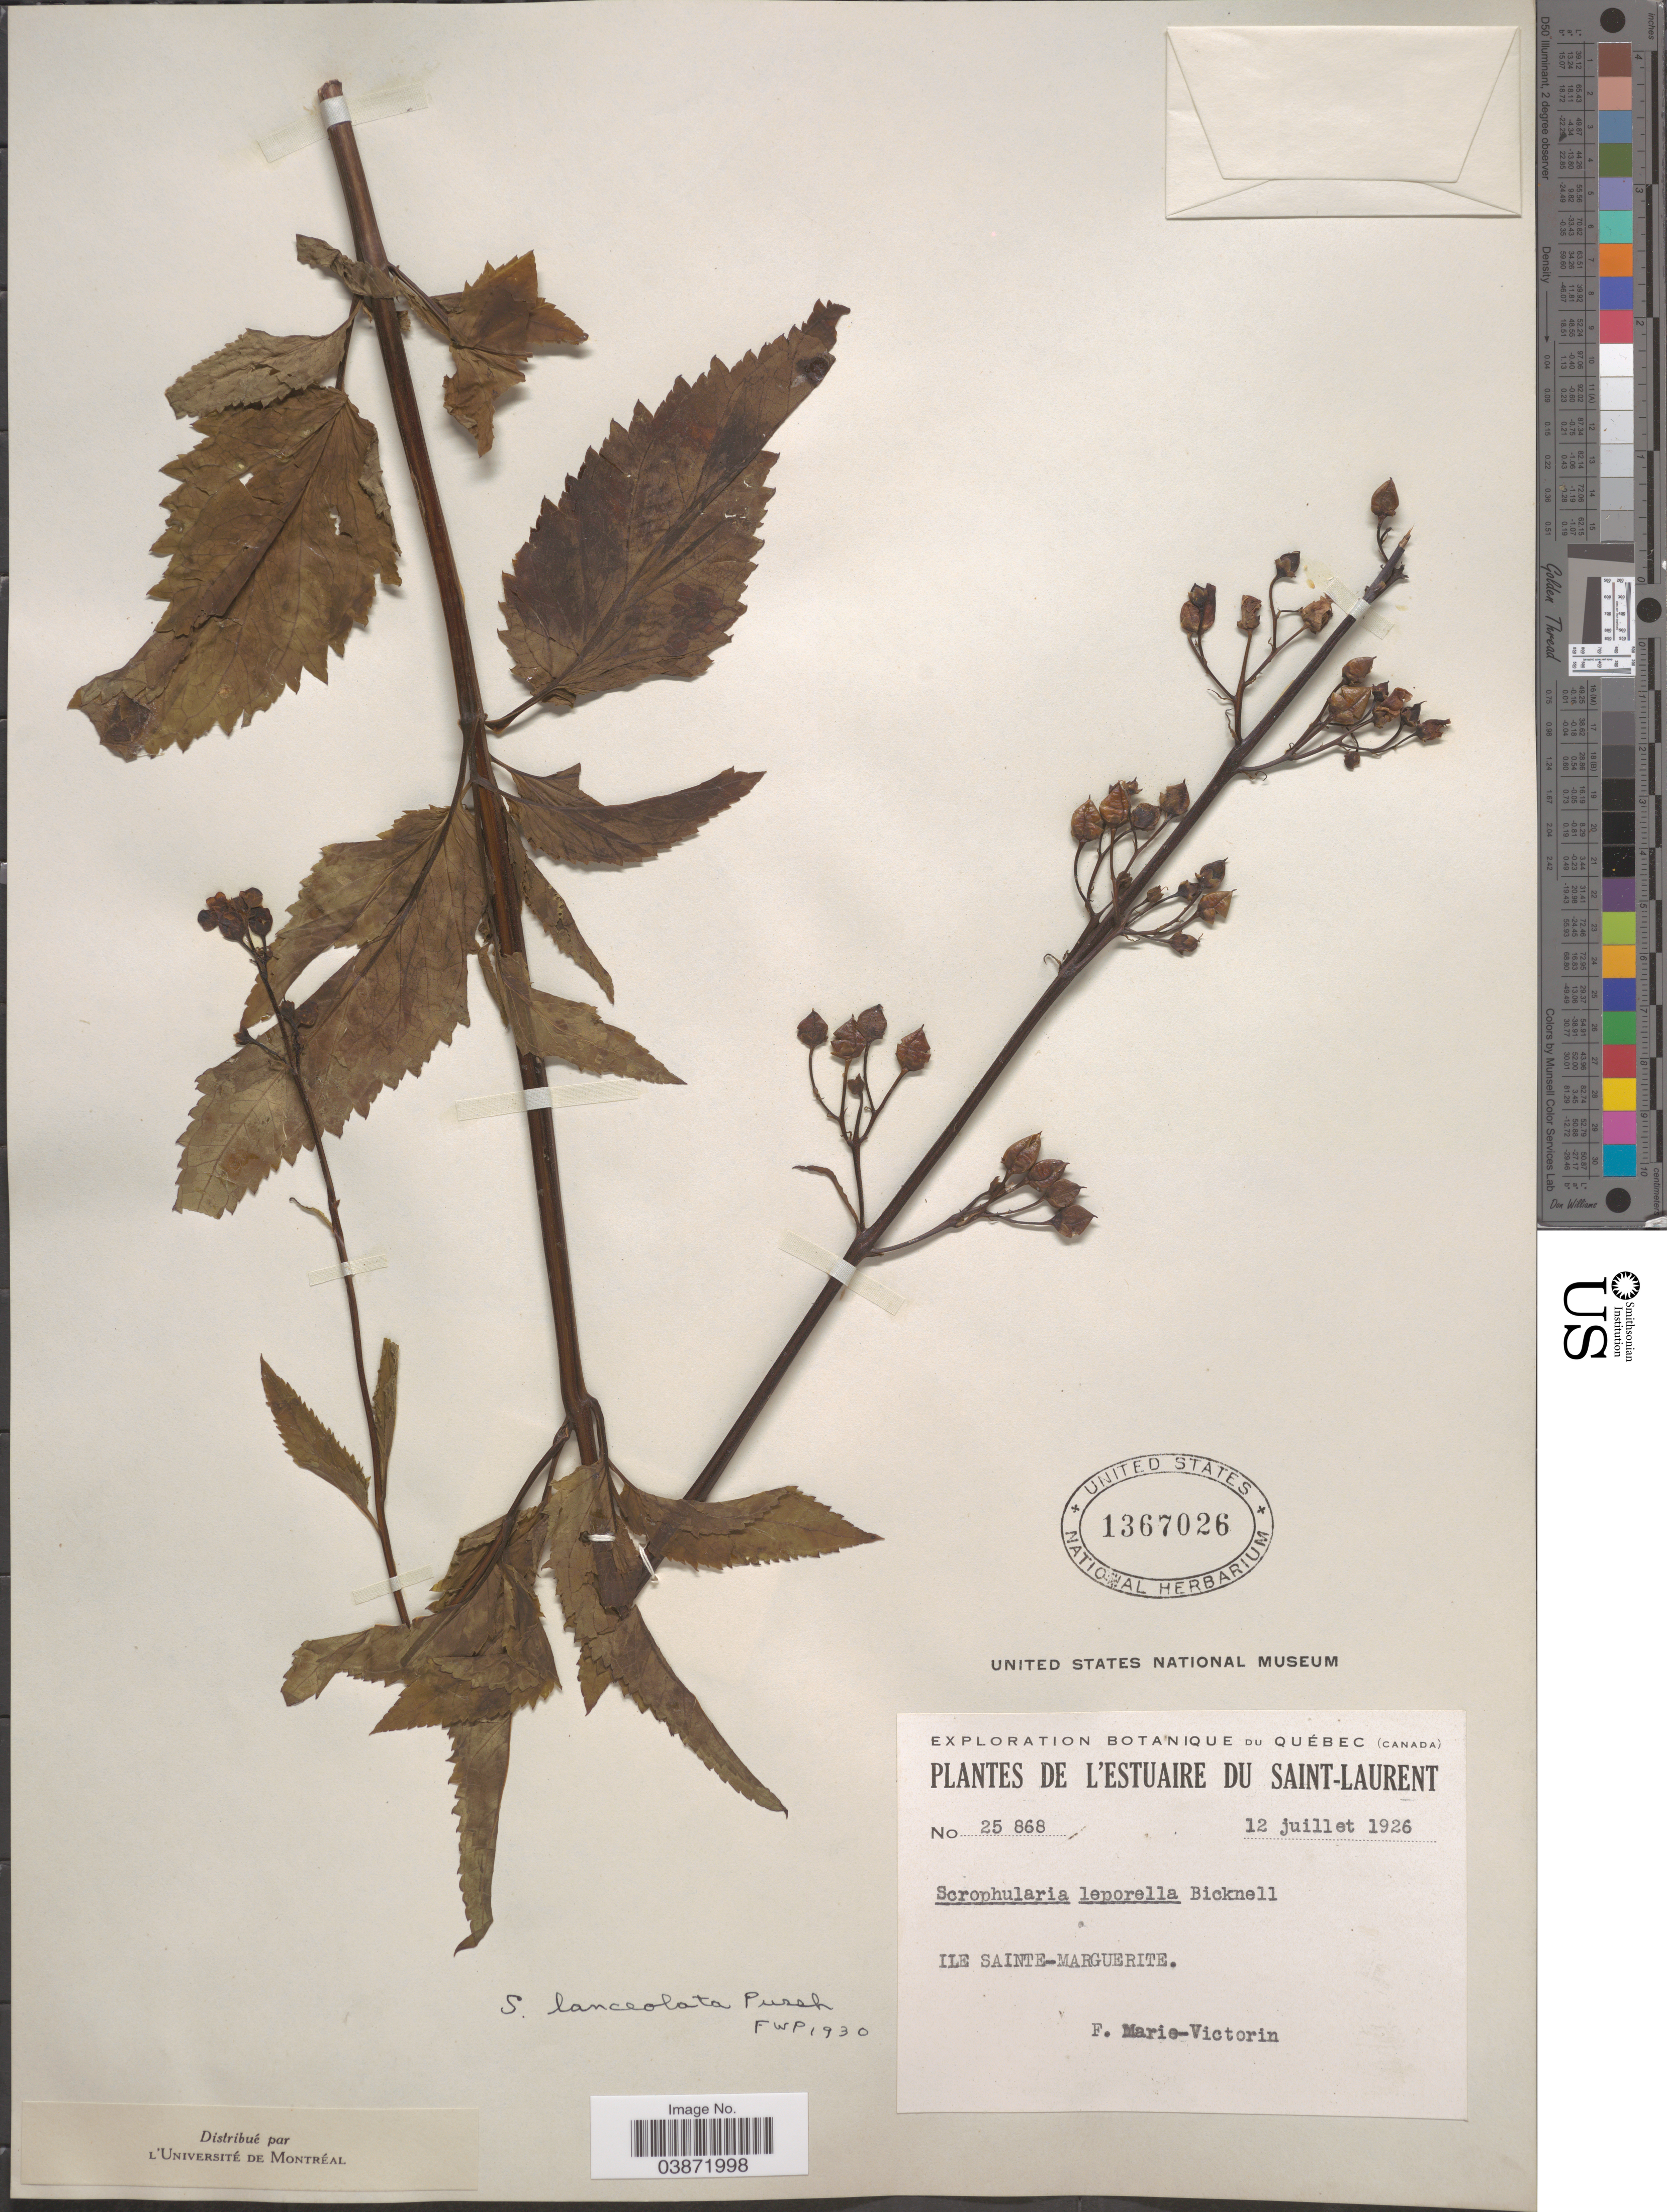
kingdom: Plantae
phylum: Tracheophyta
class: Magnoliopsida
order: Lamiales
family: Scrophulariaceae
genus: Scrophularia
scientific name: Scrophularia lanceolata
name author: Pursh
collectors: F. Marie-Victorin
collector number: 25868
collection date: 1926-07-12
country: Canada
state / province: Quebec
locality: L'Estuaire du Saint-Laurent. Ile Sainte-Marguerite.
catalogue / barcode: US 1367026